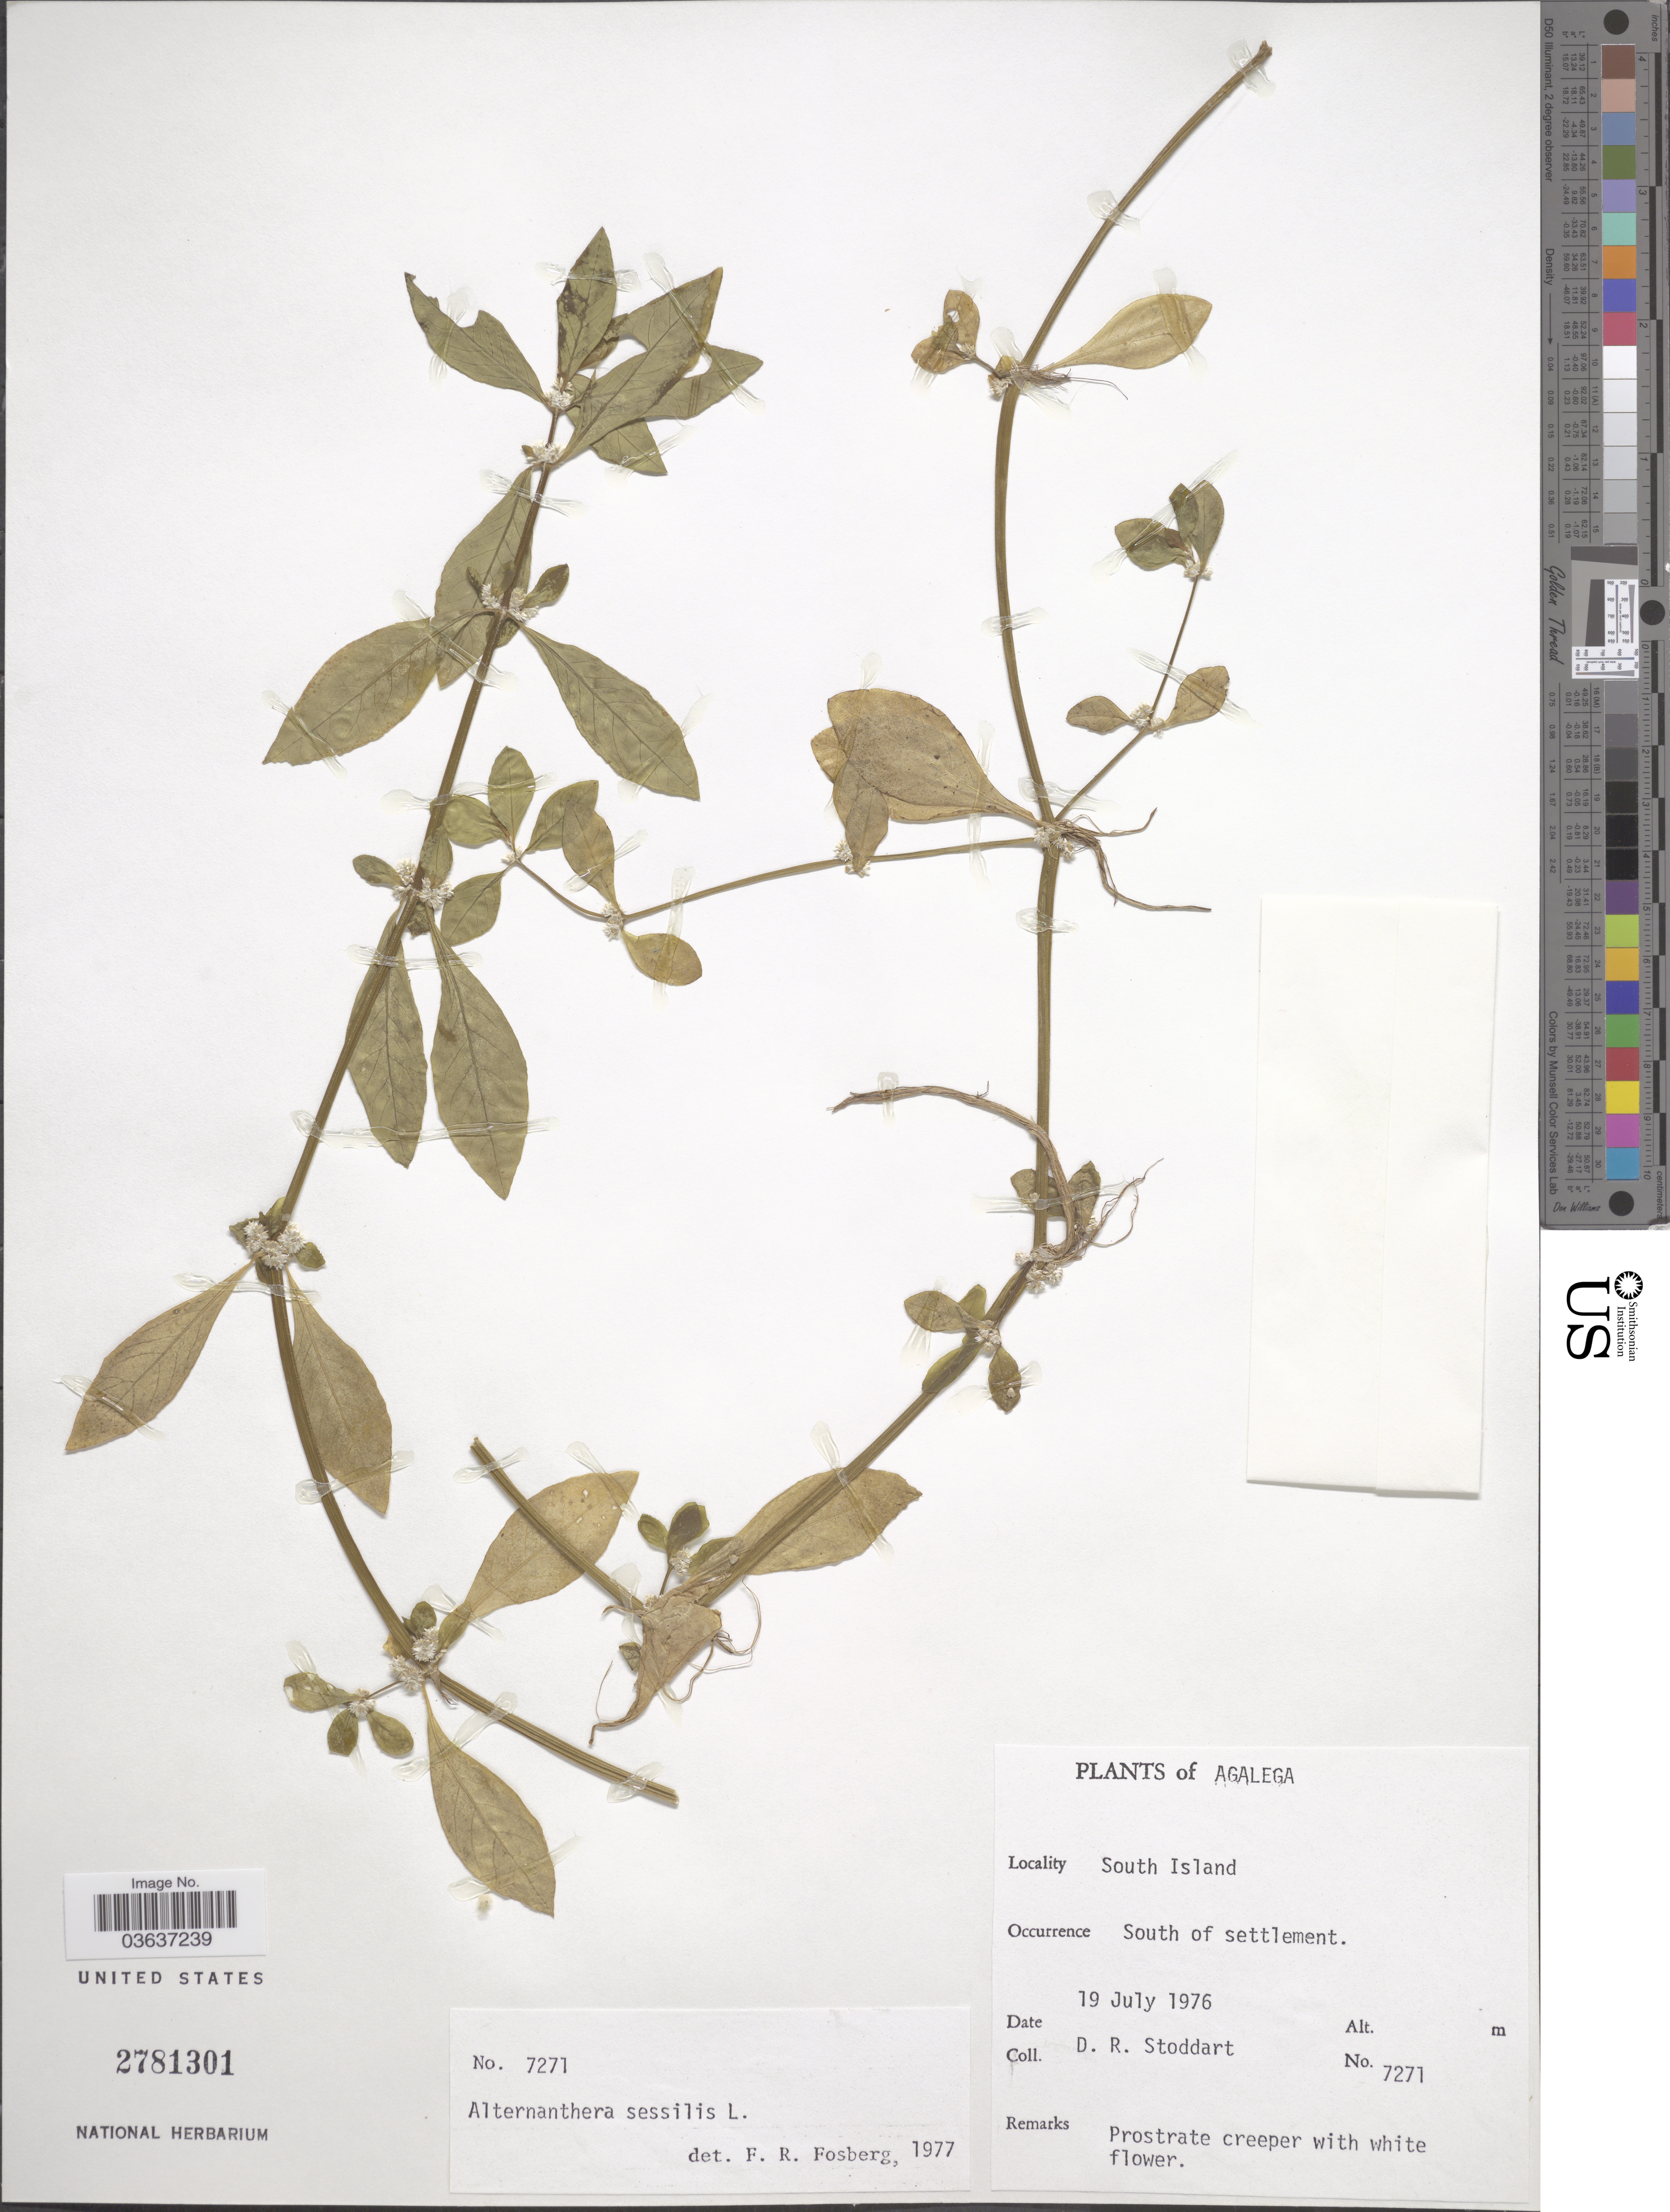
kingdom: Plantae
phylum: Tracheophyta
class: Magnoliopsida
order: Caryophyllales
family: Amaranthaceae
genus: Alternanthera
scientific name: Alternanthera sessilis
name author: (L.) DC.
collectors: D. R. Stoddart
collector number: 7271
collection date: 1976-07-19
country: Algeria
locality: South Island. South of Settlement.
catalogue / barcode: US 2781301